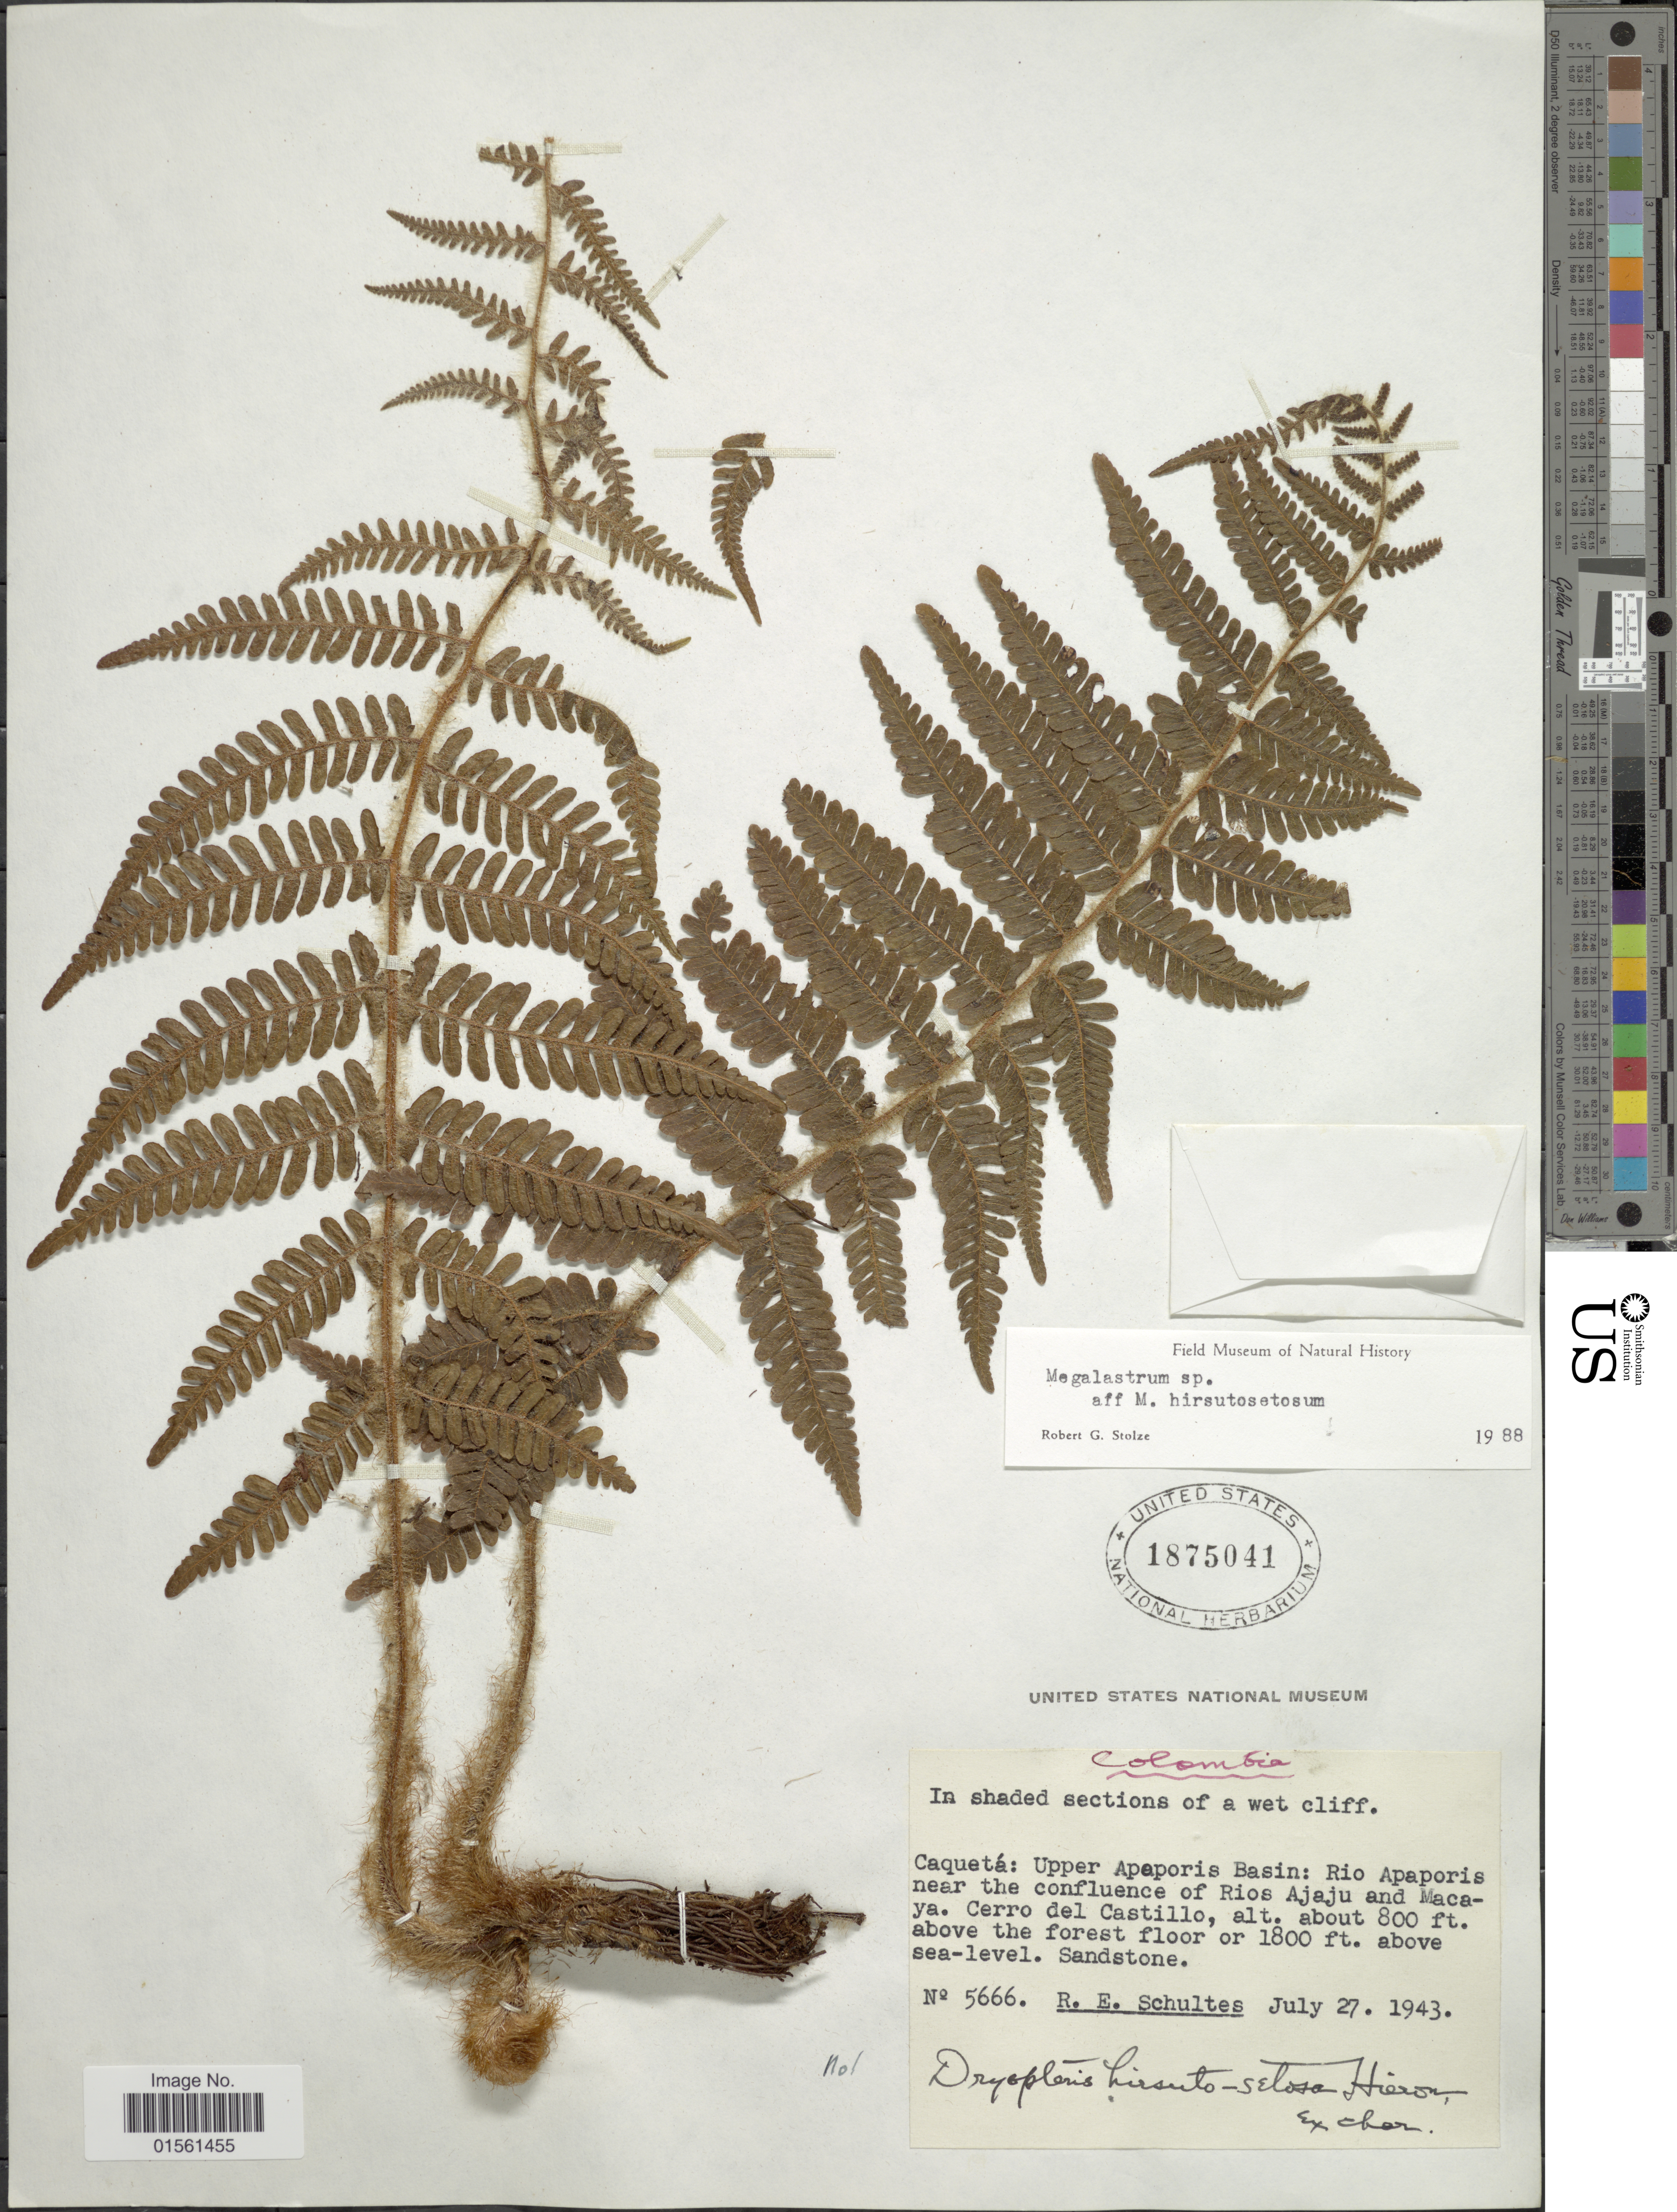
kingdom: Plantae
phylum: Tracheophyta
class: Polypodiopsida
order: Polypodiales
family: Dryopteridaceae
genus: Megalastrum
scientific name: Megalastrum sp.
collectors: R. E. Schultes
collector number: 5666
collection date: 1943-07-27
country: Colombia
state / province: Caquetá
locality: Upper Apaporis Basin: Rio Apaporis near the confluence of Rios Ajaju and Macaya, Cerro del Castillo.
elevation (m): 549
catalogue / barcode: US 1875041